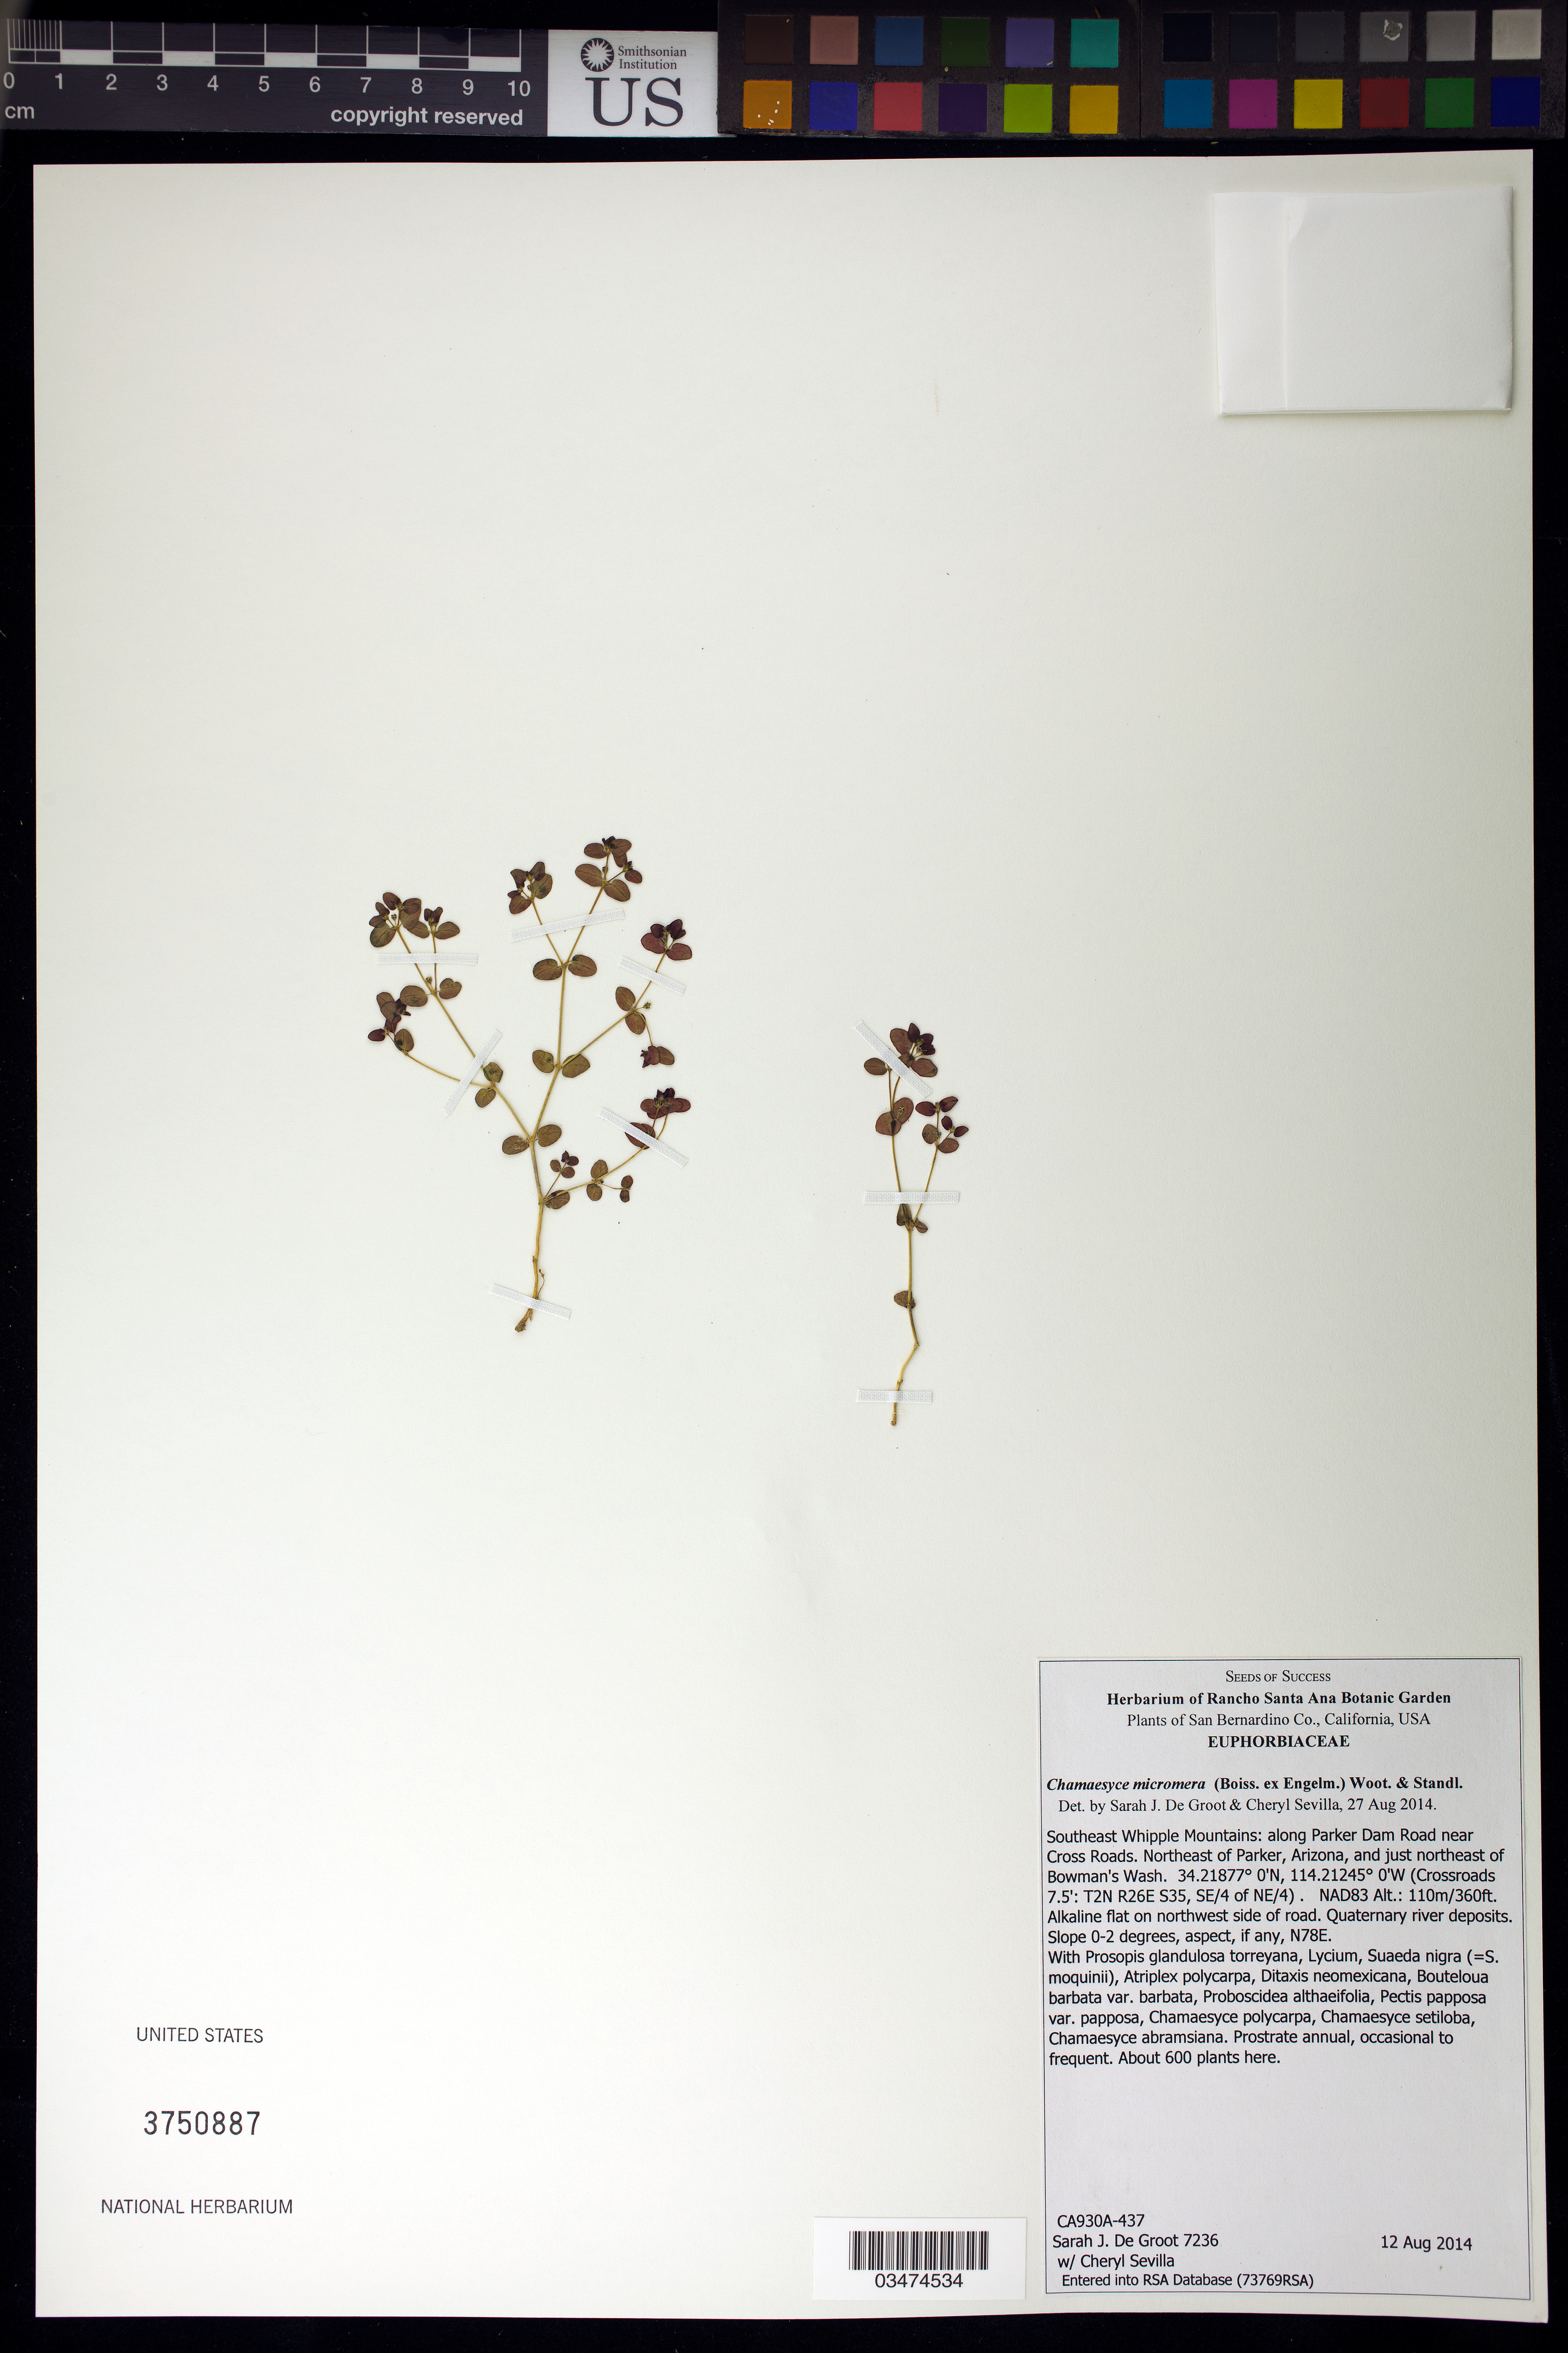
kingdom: Plantae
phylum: Tracheophyta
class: Magnoliopsida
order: Malpighiales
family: Euphorbiaceae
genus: Chamaesyce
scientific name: Chamaesyce micromera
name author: (Boiss. ex Engelm.) Wooton & Standl.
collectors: S. De Groot & C. Sevilla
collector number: CA930A-437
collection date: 2014-08-12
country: United States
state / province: California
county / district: San Bernardino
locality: SE Whipple Mtns, along Parker Dam Rd near Cross Roads. NE of Parker, Arizona and NE of Bowman's Wash.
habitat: Quaternary river deposits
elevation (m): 110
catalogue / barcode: US 3750887